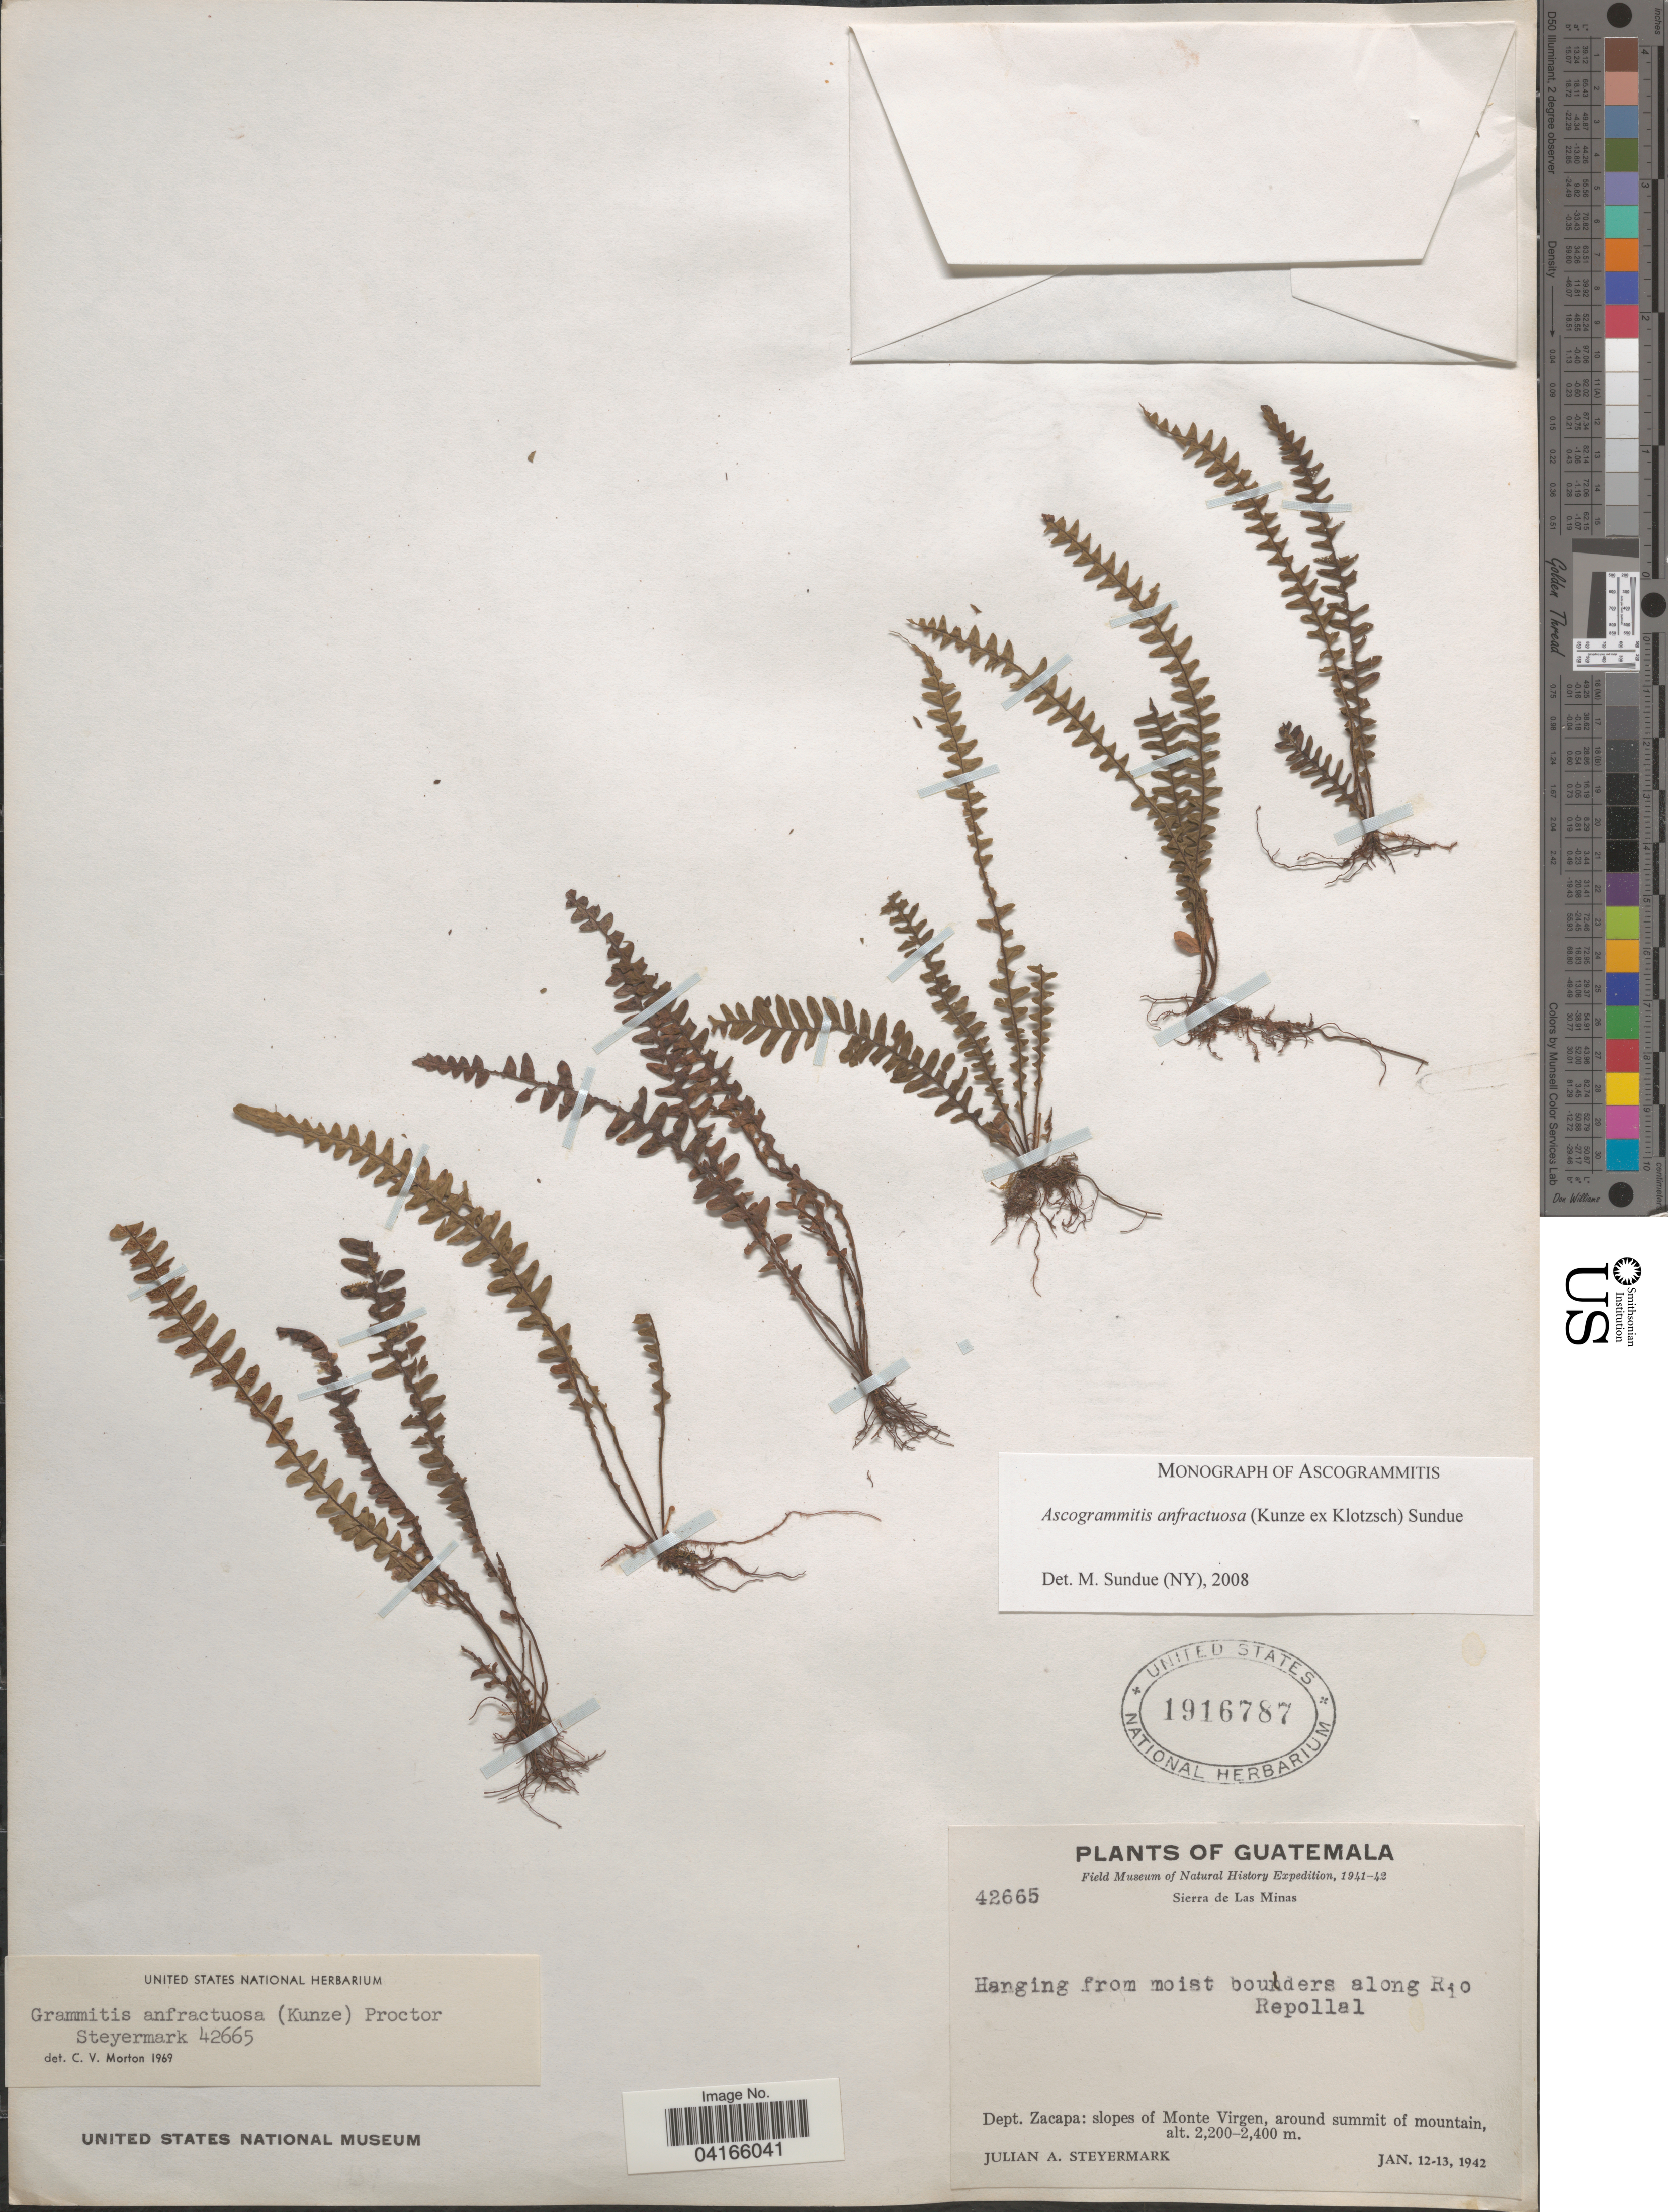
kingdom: Plantae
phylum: Tracheophyta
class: Polypodiopsida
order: Polypodiales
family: Polypodiaceae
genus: Ascogrammitis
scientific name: Ascogrammitis anfractuosa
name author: (Kunze ex Klotzsch) Sundue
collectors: J. Steyermark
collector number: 42665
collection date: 1942-01-12/1942-01-13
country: Guatemala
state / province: Zacapa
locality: Field Museum of Natural History Expedition, 1941-42. Sierra de Las Minas. Dept. Zacapa: slopes of Monte Virgen, around summit of mountain. Hanging from moist boulders along Rio Repollal.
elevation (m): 2200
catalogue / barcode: US 1916787